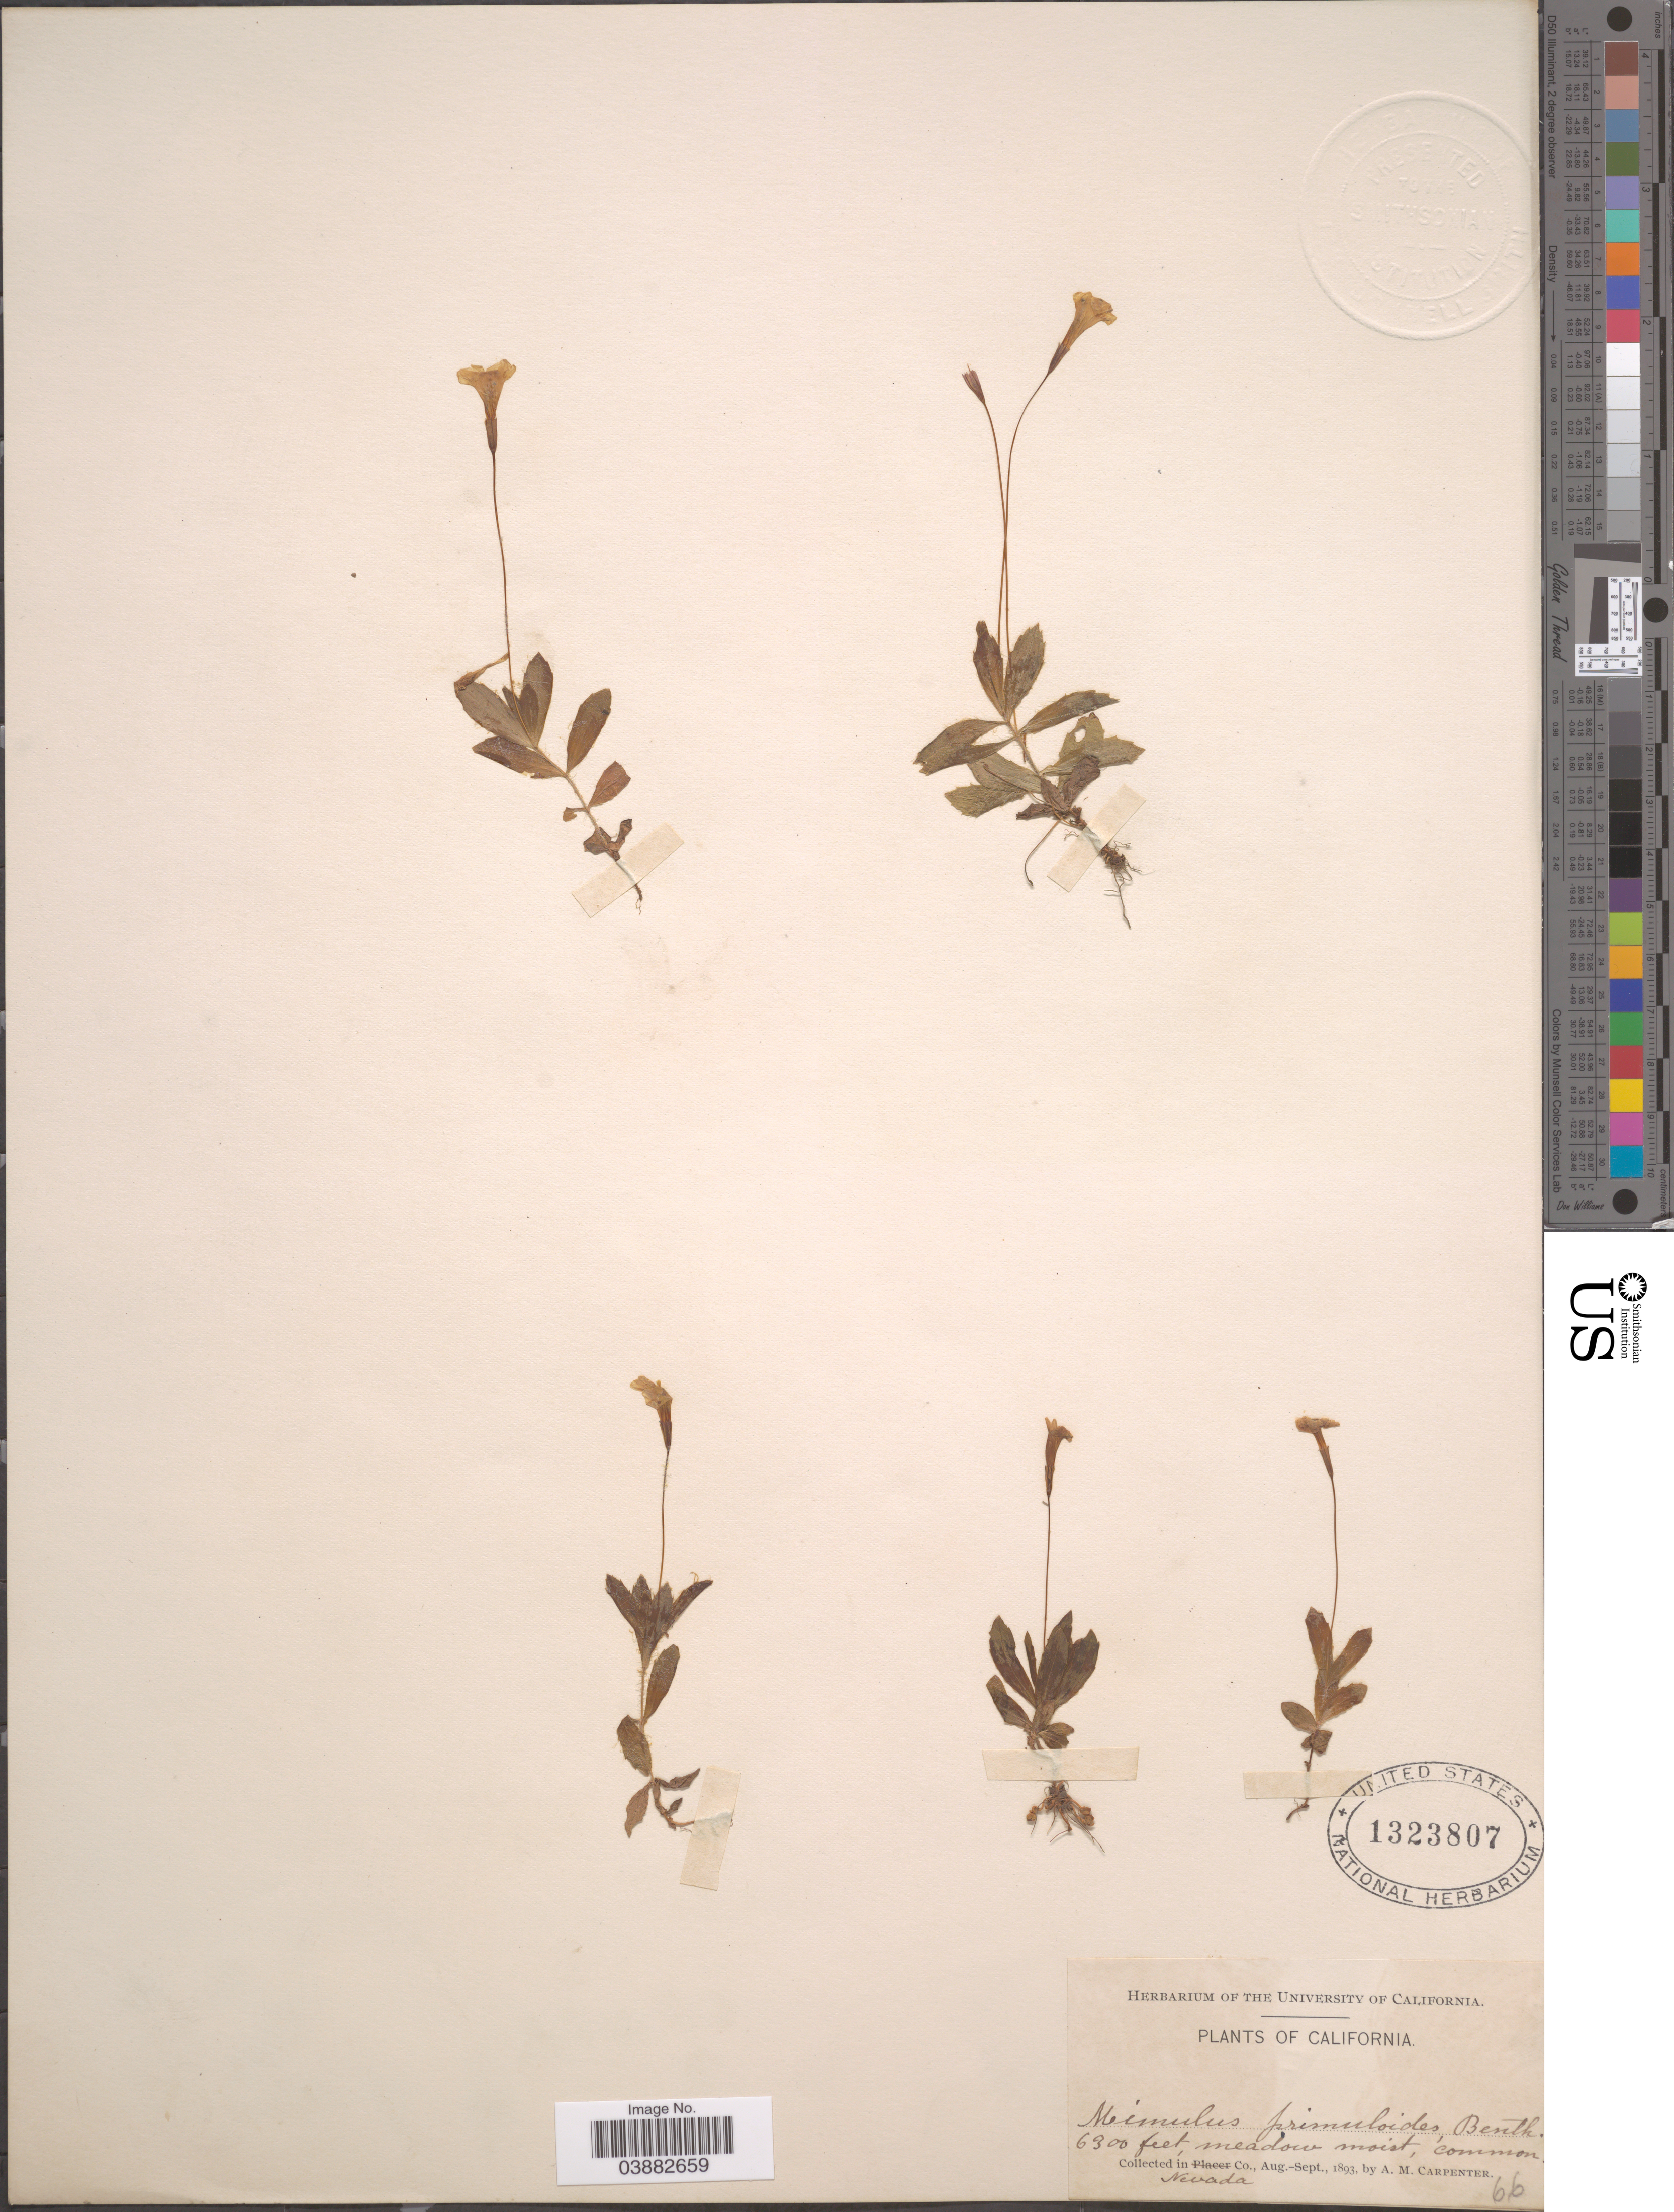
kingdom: Plantae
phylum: Tracheophyta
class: Magnoliopsida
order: Lamiales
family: Phrymaceae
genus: Mimulus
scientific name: Mimulus primuloides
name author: Benth.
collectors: A. Carpenter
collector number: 66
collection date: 1893-08/1893-09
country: United States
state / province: California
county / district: Nevada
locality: In Nevada Co.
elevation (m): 1920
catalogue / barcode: US 1323807